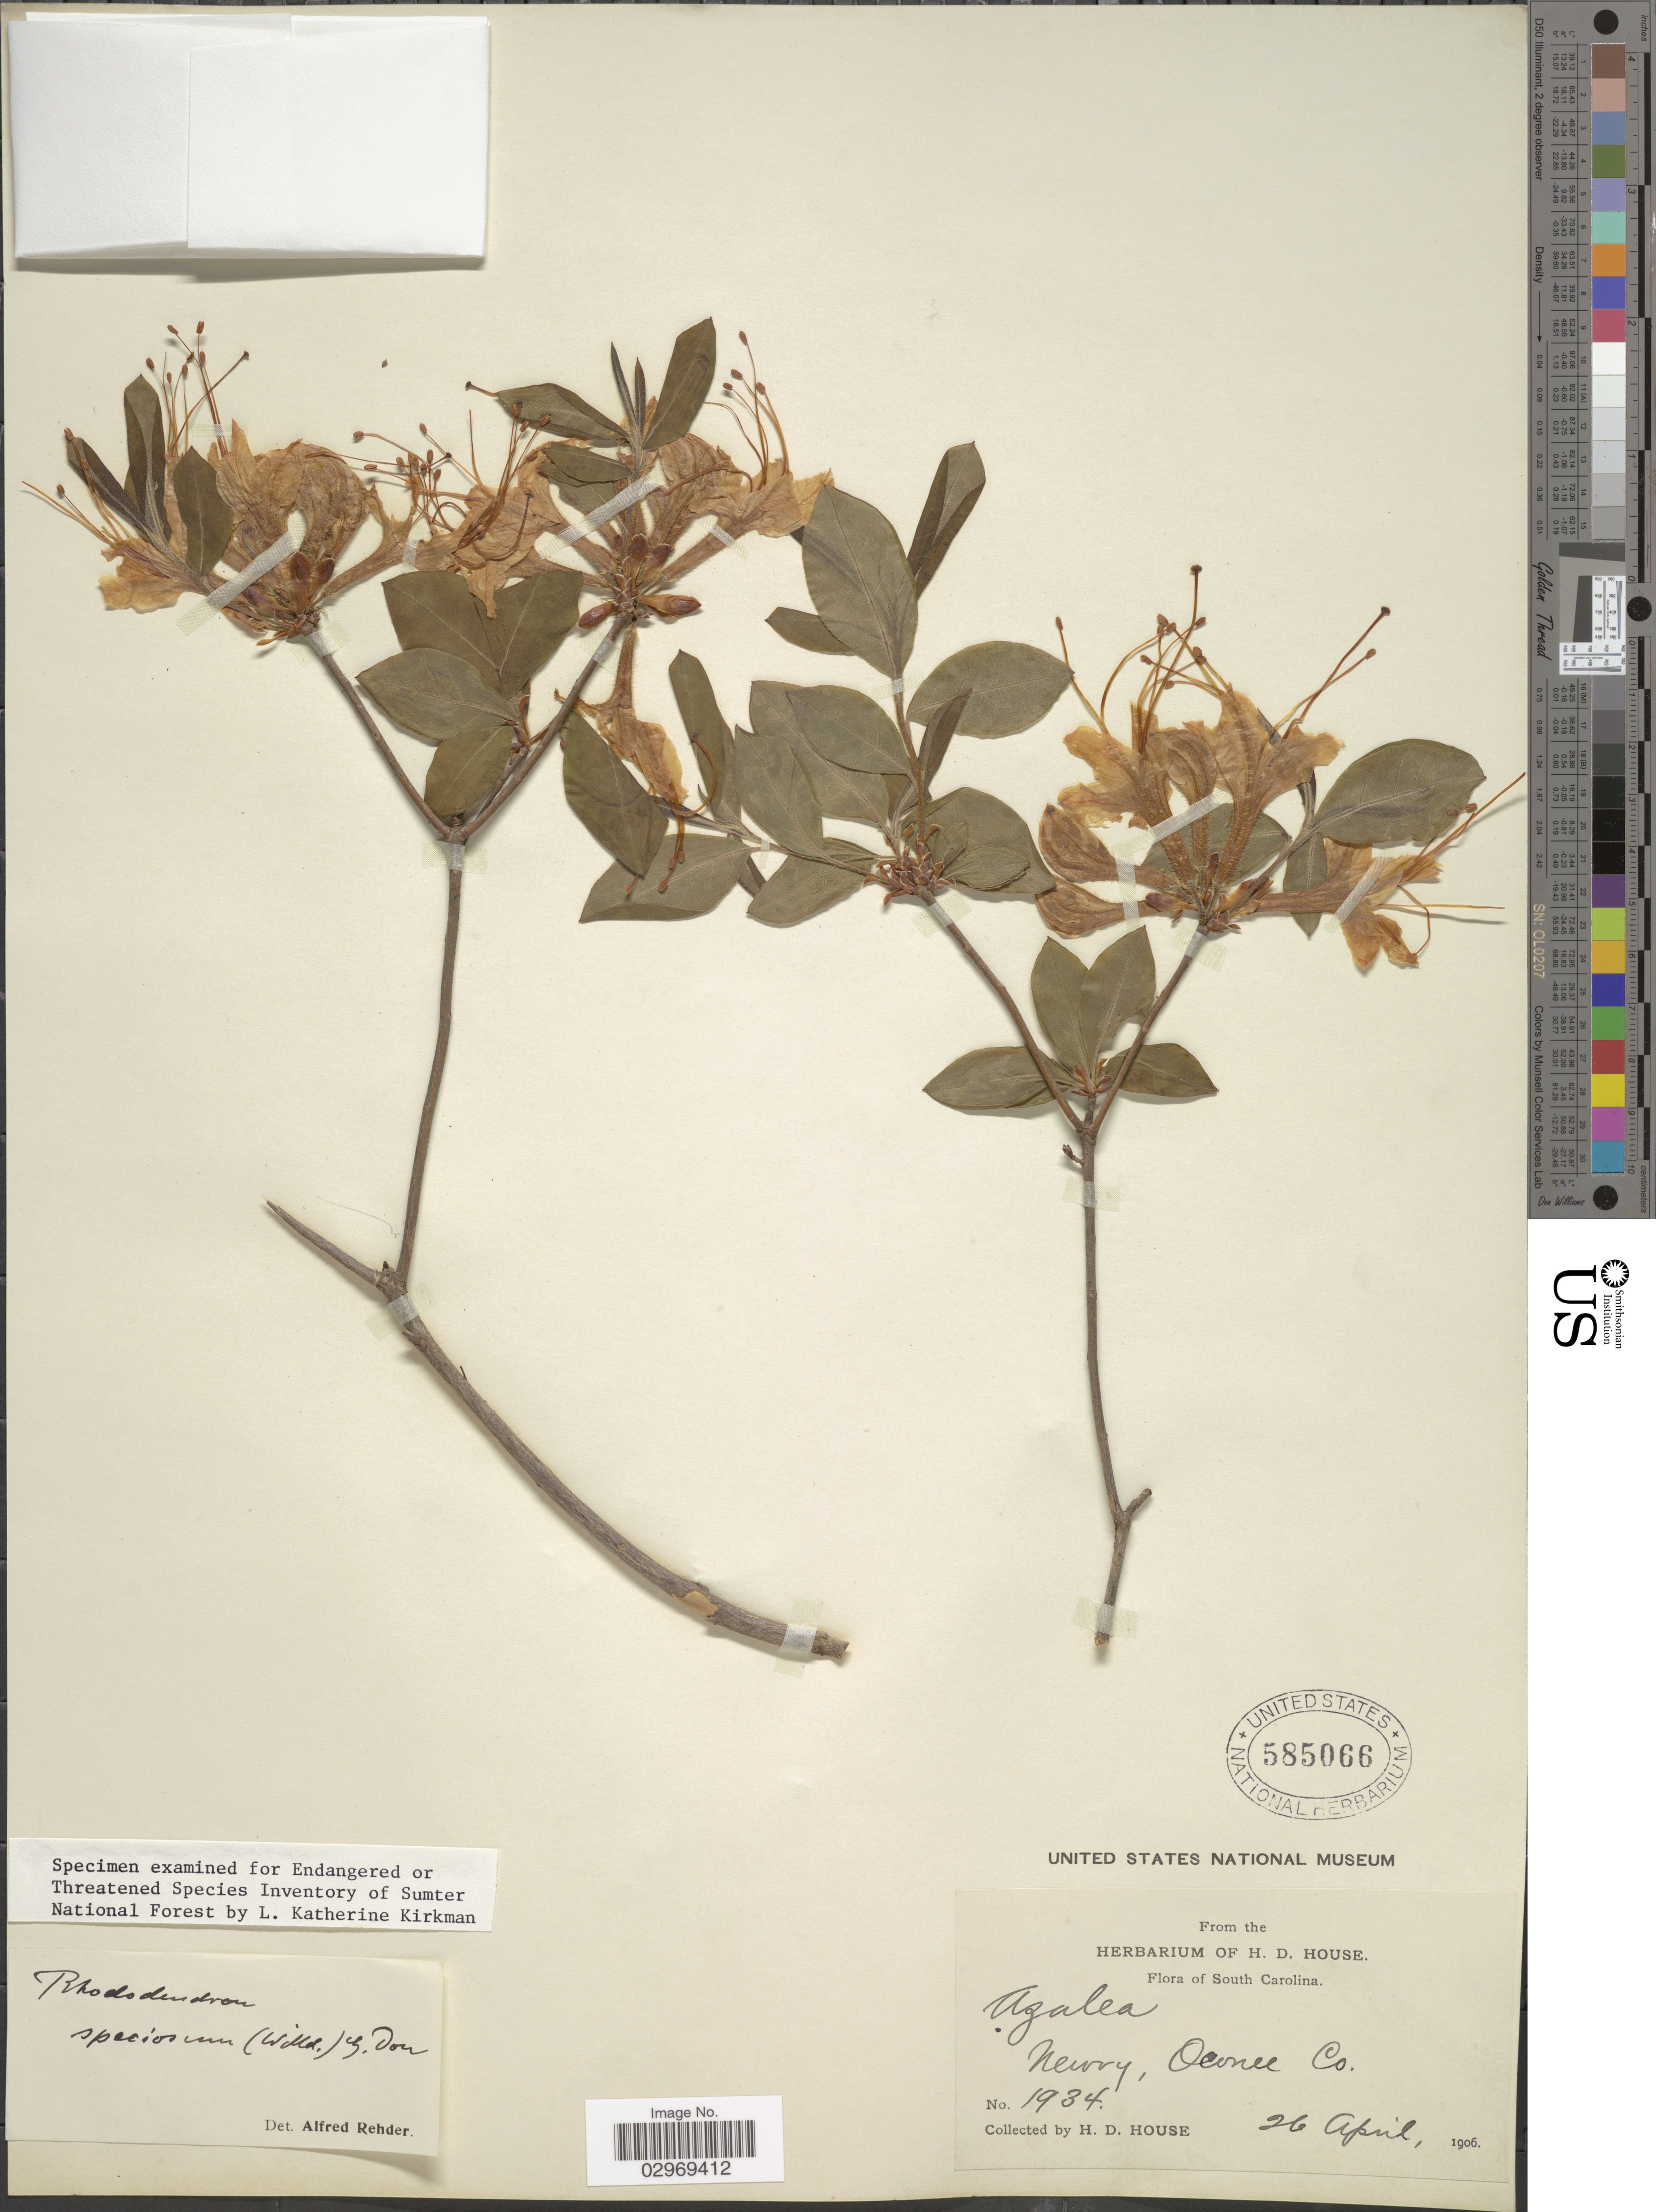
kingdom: Plantae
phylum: Tracheophyta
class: Magnoliopsida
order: Ericales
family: Ericaceae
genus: Rhododendron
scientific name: Rhododendron speciosum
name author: (Willd.) G. Don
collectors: H. D. House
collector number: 1934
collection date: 1906-04-26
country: United States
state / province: South Carolina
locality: Newry, Oconee Co.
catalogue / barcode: US 585066